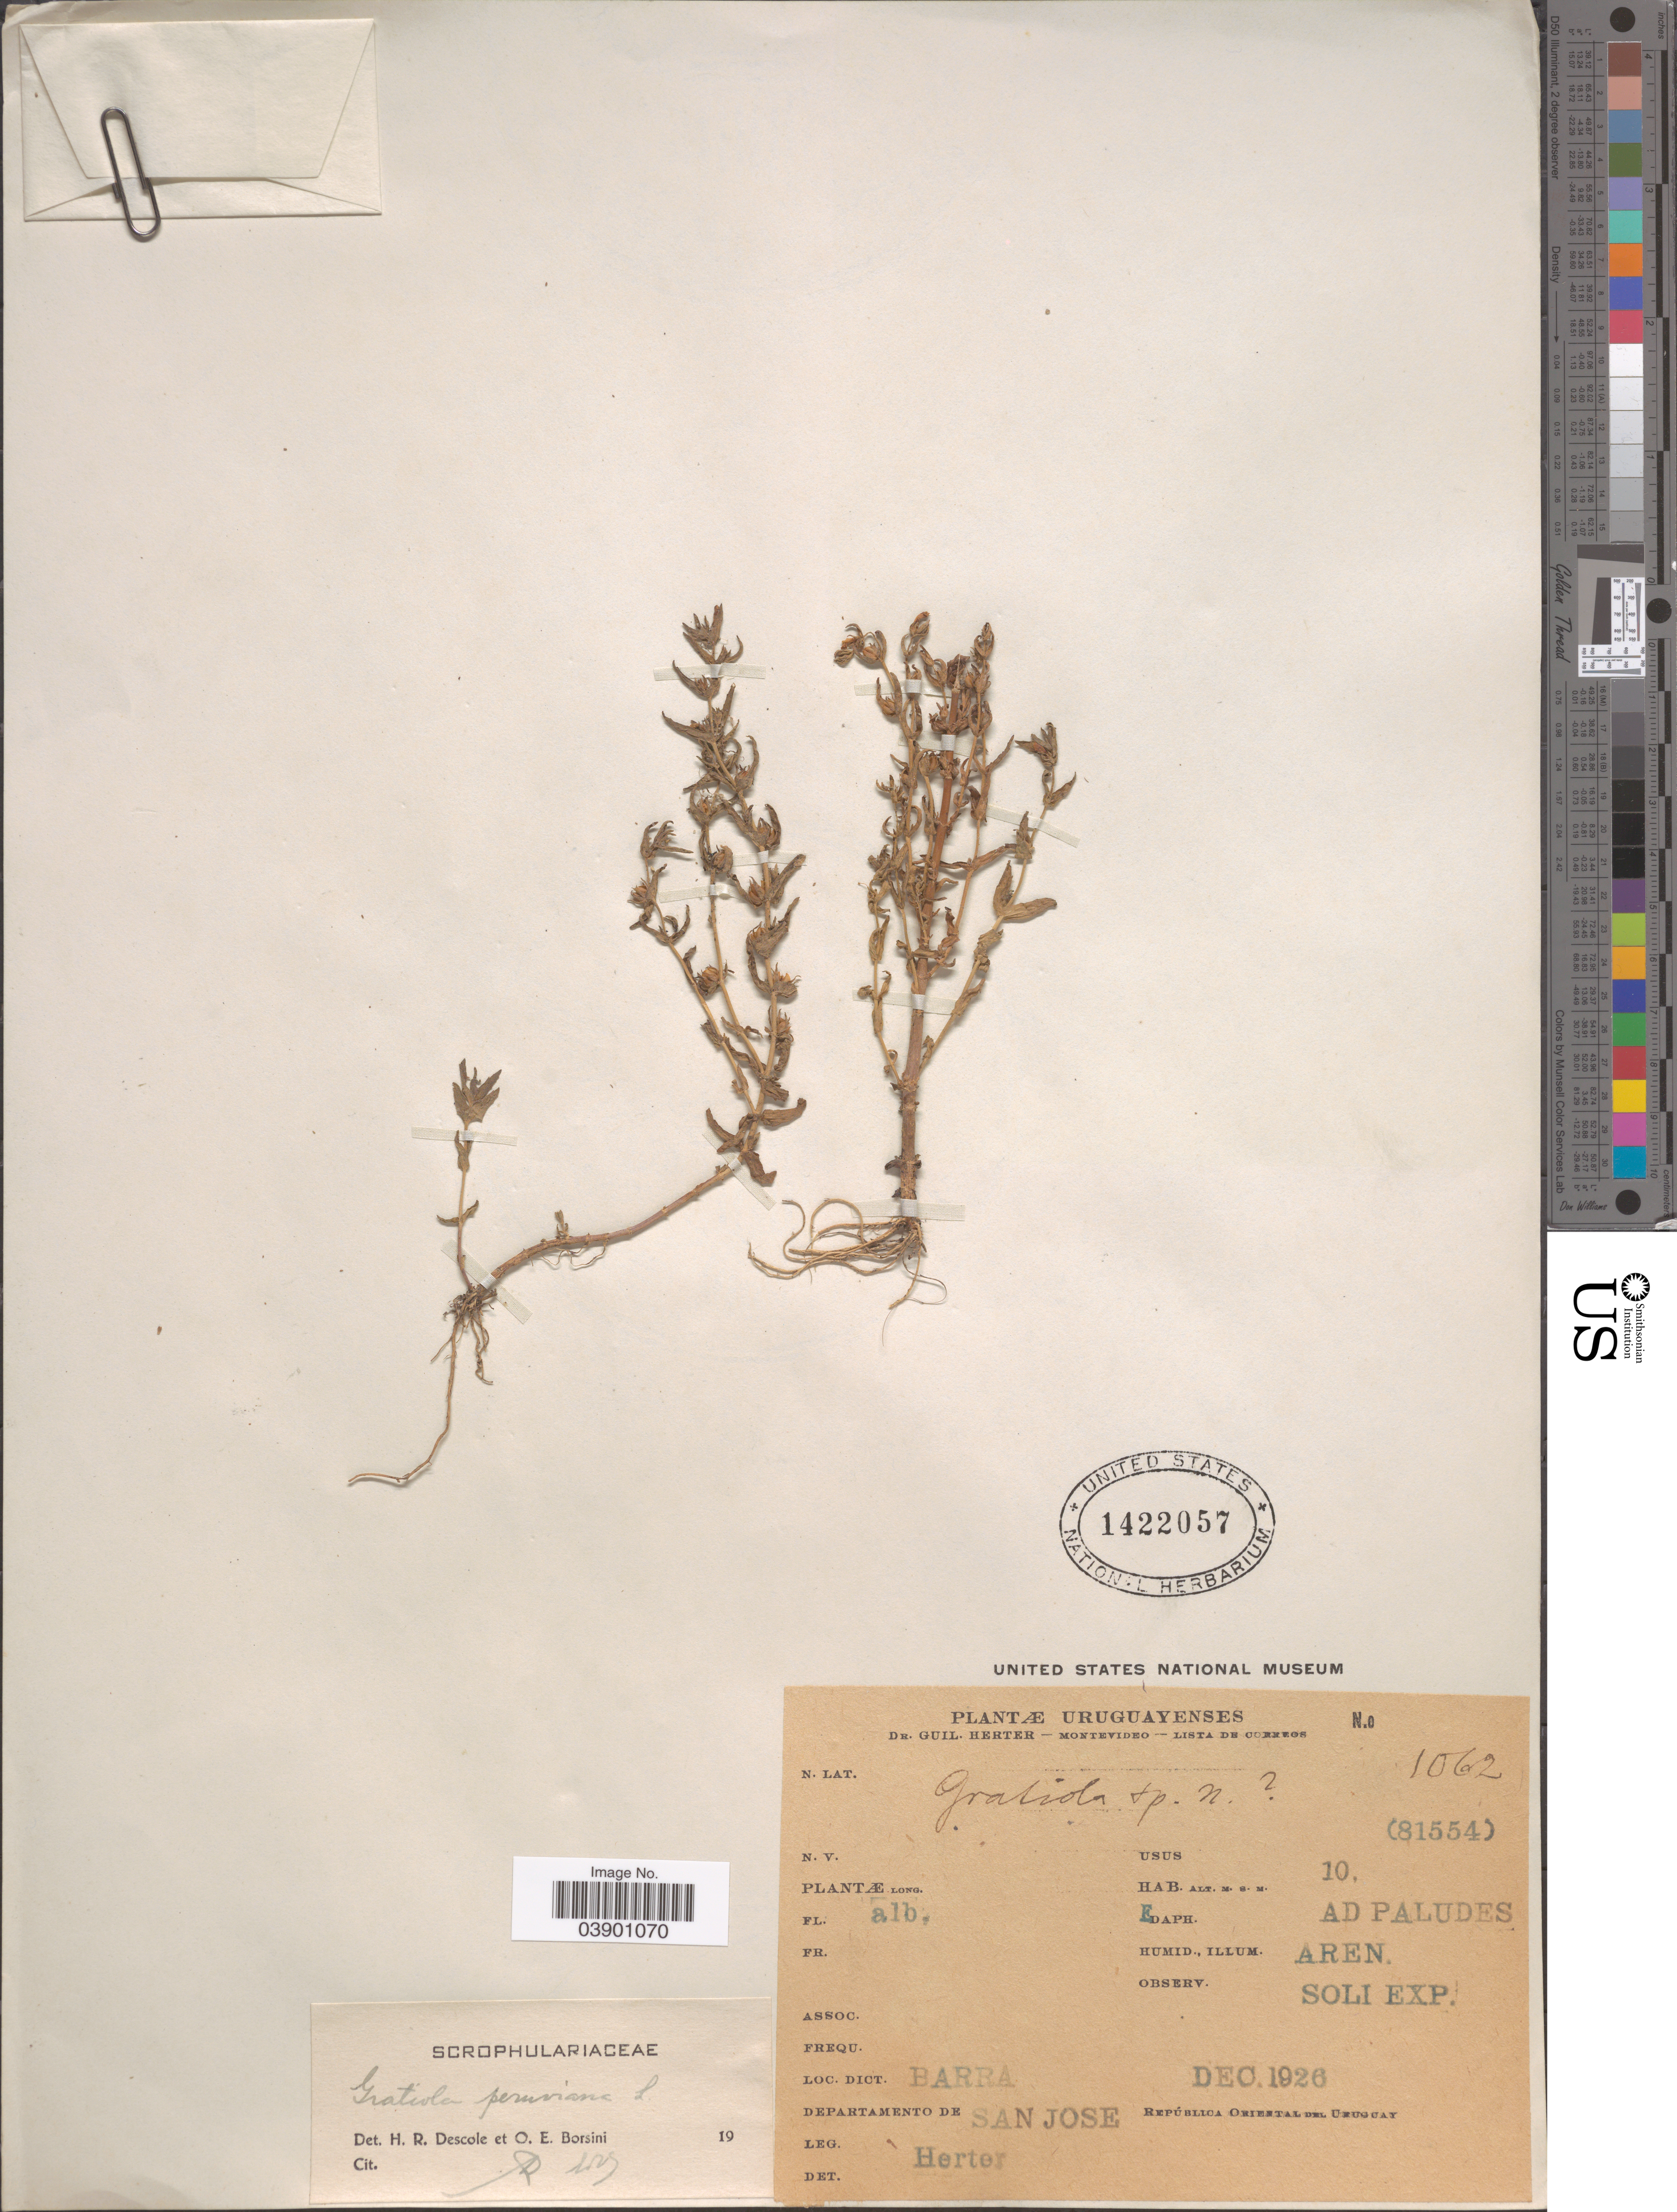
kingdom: Plantae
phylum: Tracheophyta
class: Magnoliopsida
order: Lamiales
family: Plantaginaceae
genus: Gratiola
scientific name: Gratiola peruviana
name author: L.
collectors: G. Herter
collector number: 1062/81554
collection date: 1926-12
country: Uruguay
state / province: San Jose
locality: Barra. Departamento de San Jose.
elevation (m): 10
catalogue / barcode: US 1422057